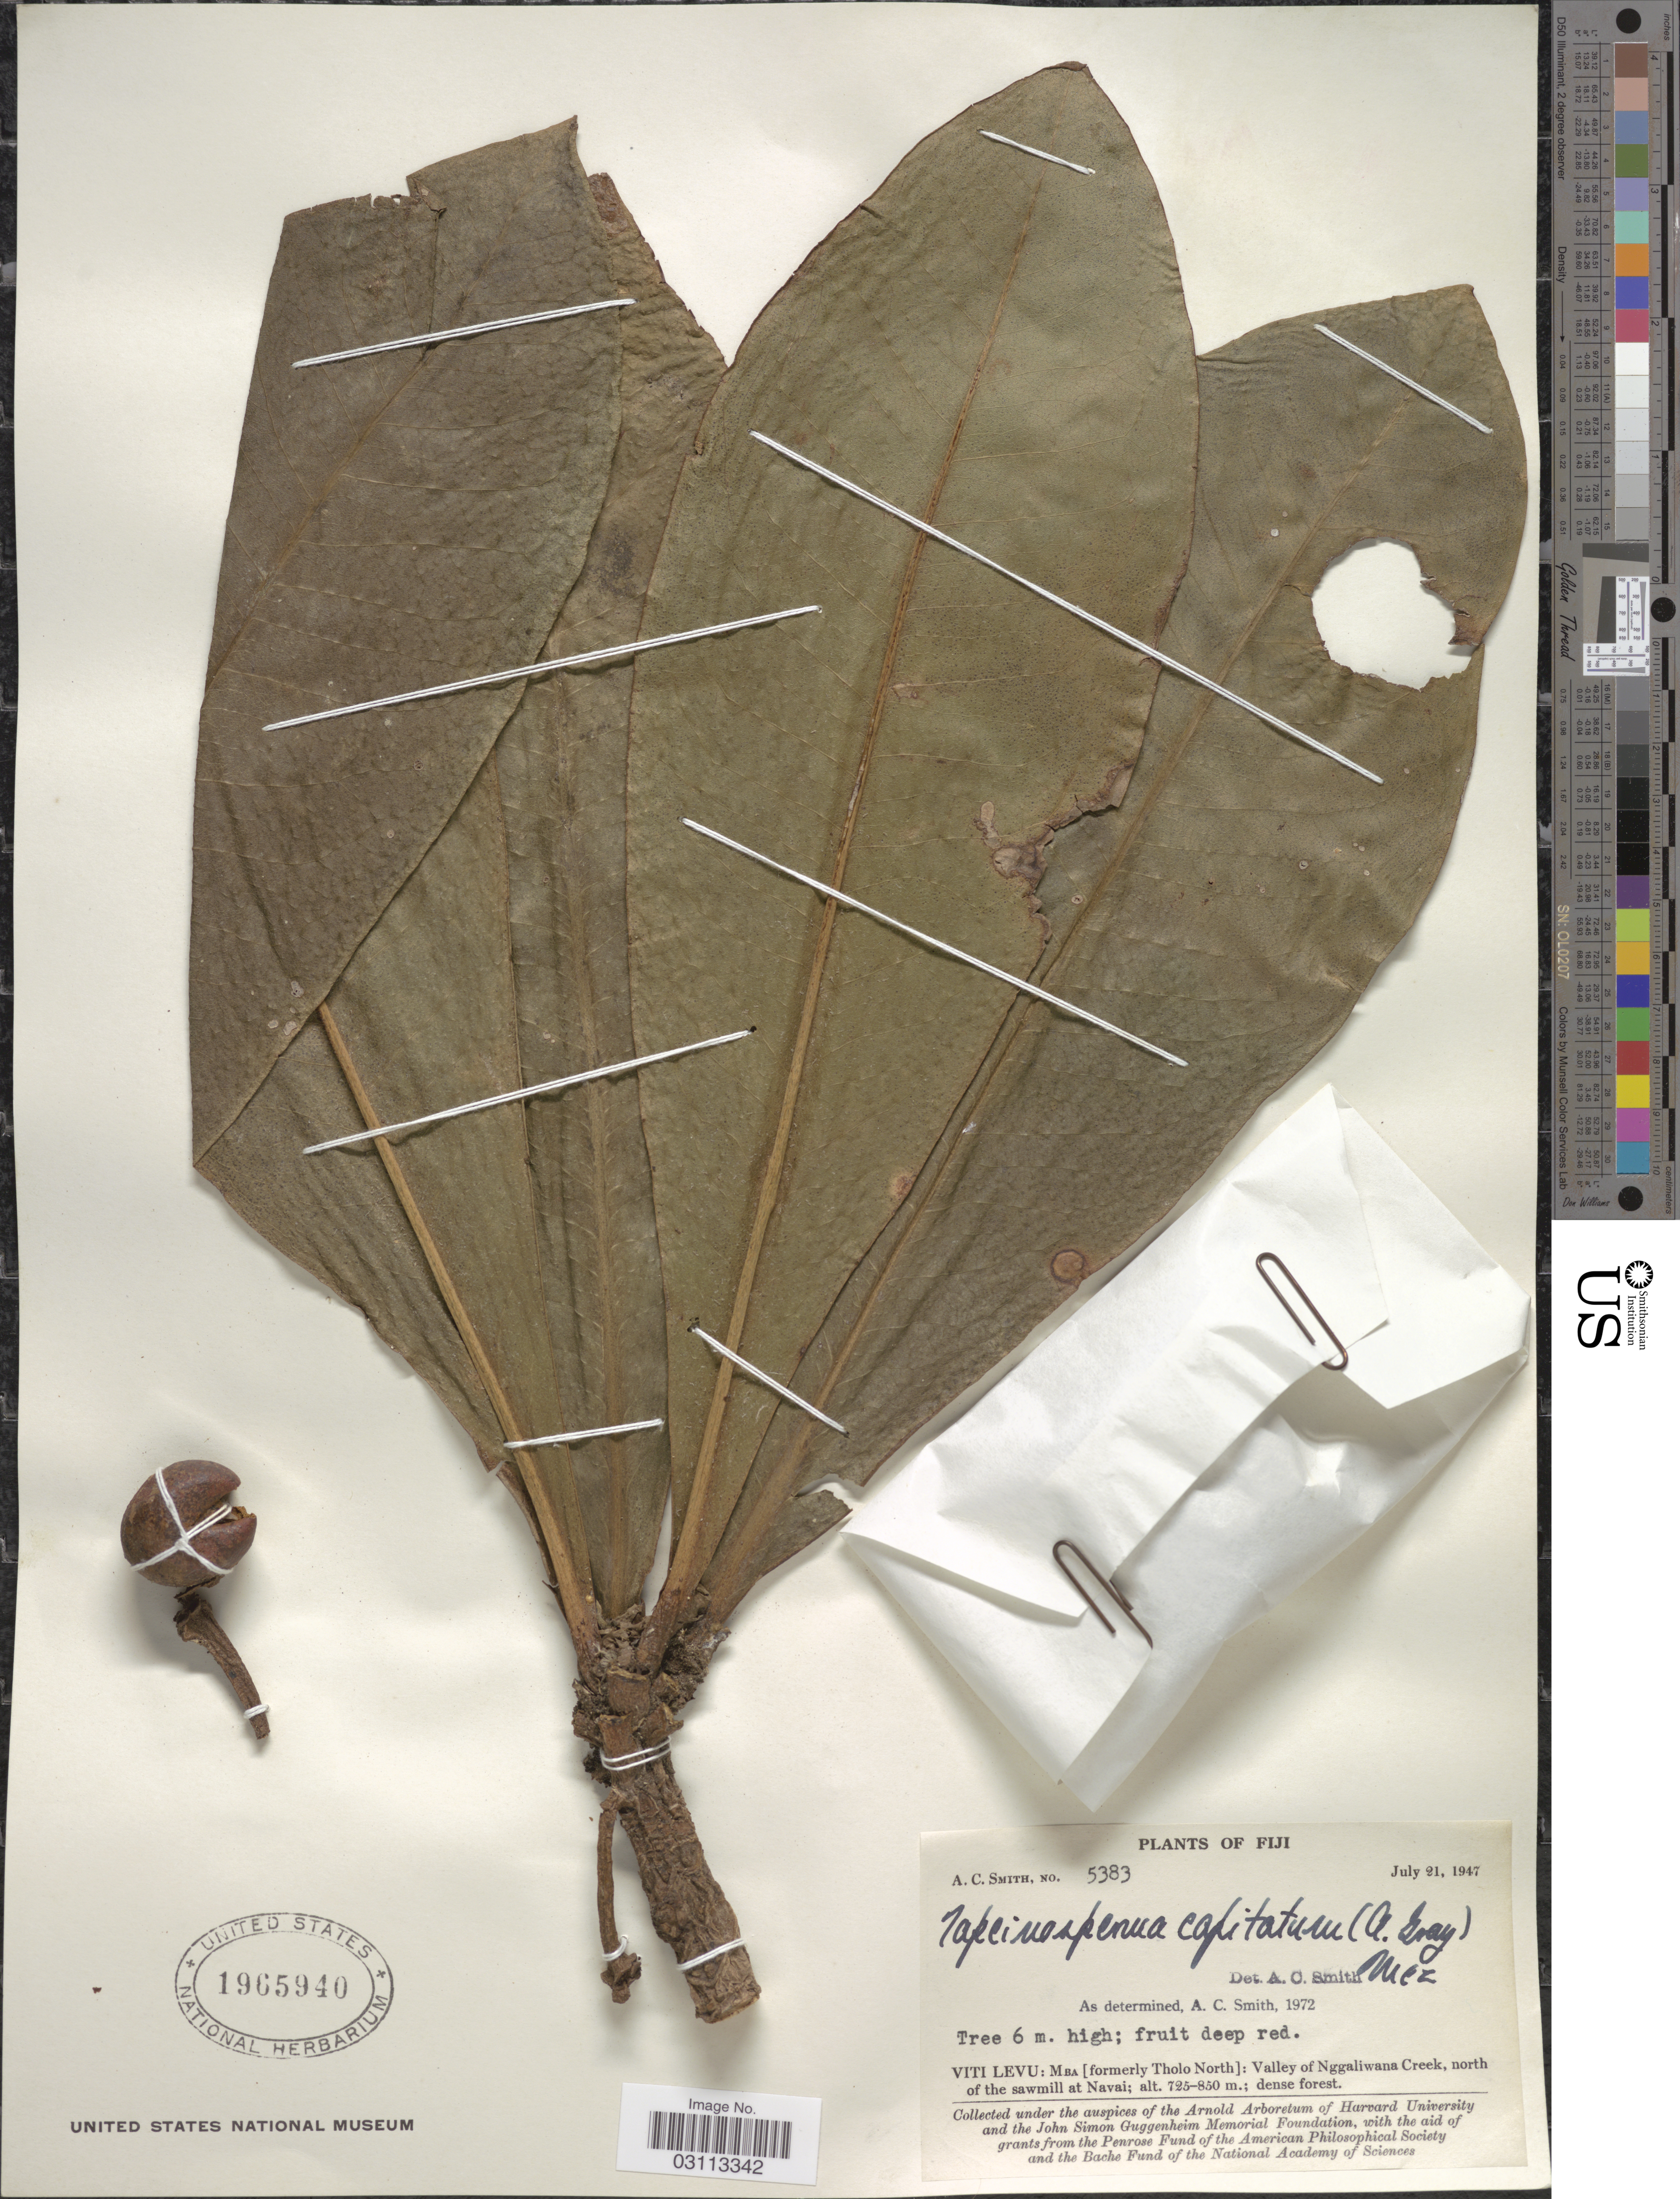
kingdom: Plantae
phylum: Tracheophyta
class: Magnoliopsida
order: Ericales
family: Primulaceae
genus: Tapeinosperma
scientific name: Tapeinosperma capitatum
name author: (A. Gray) Mez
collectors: A. C. Smith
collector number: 5383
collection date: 1947-07-21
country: Fiji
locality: Viti Levu: Mba [formerly Tholo North]: Valley of Nggaliwana Creek, north of the sawmill at Navai.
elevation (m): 725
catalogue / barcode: US 1965940